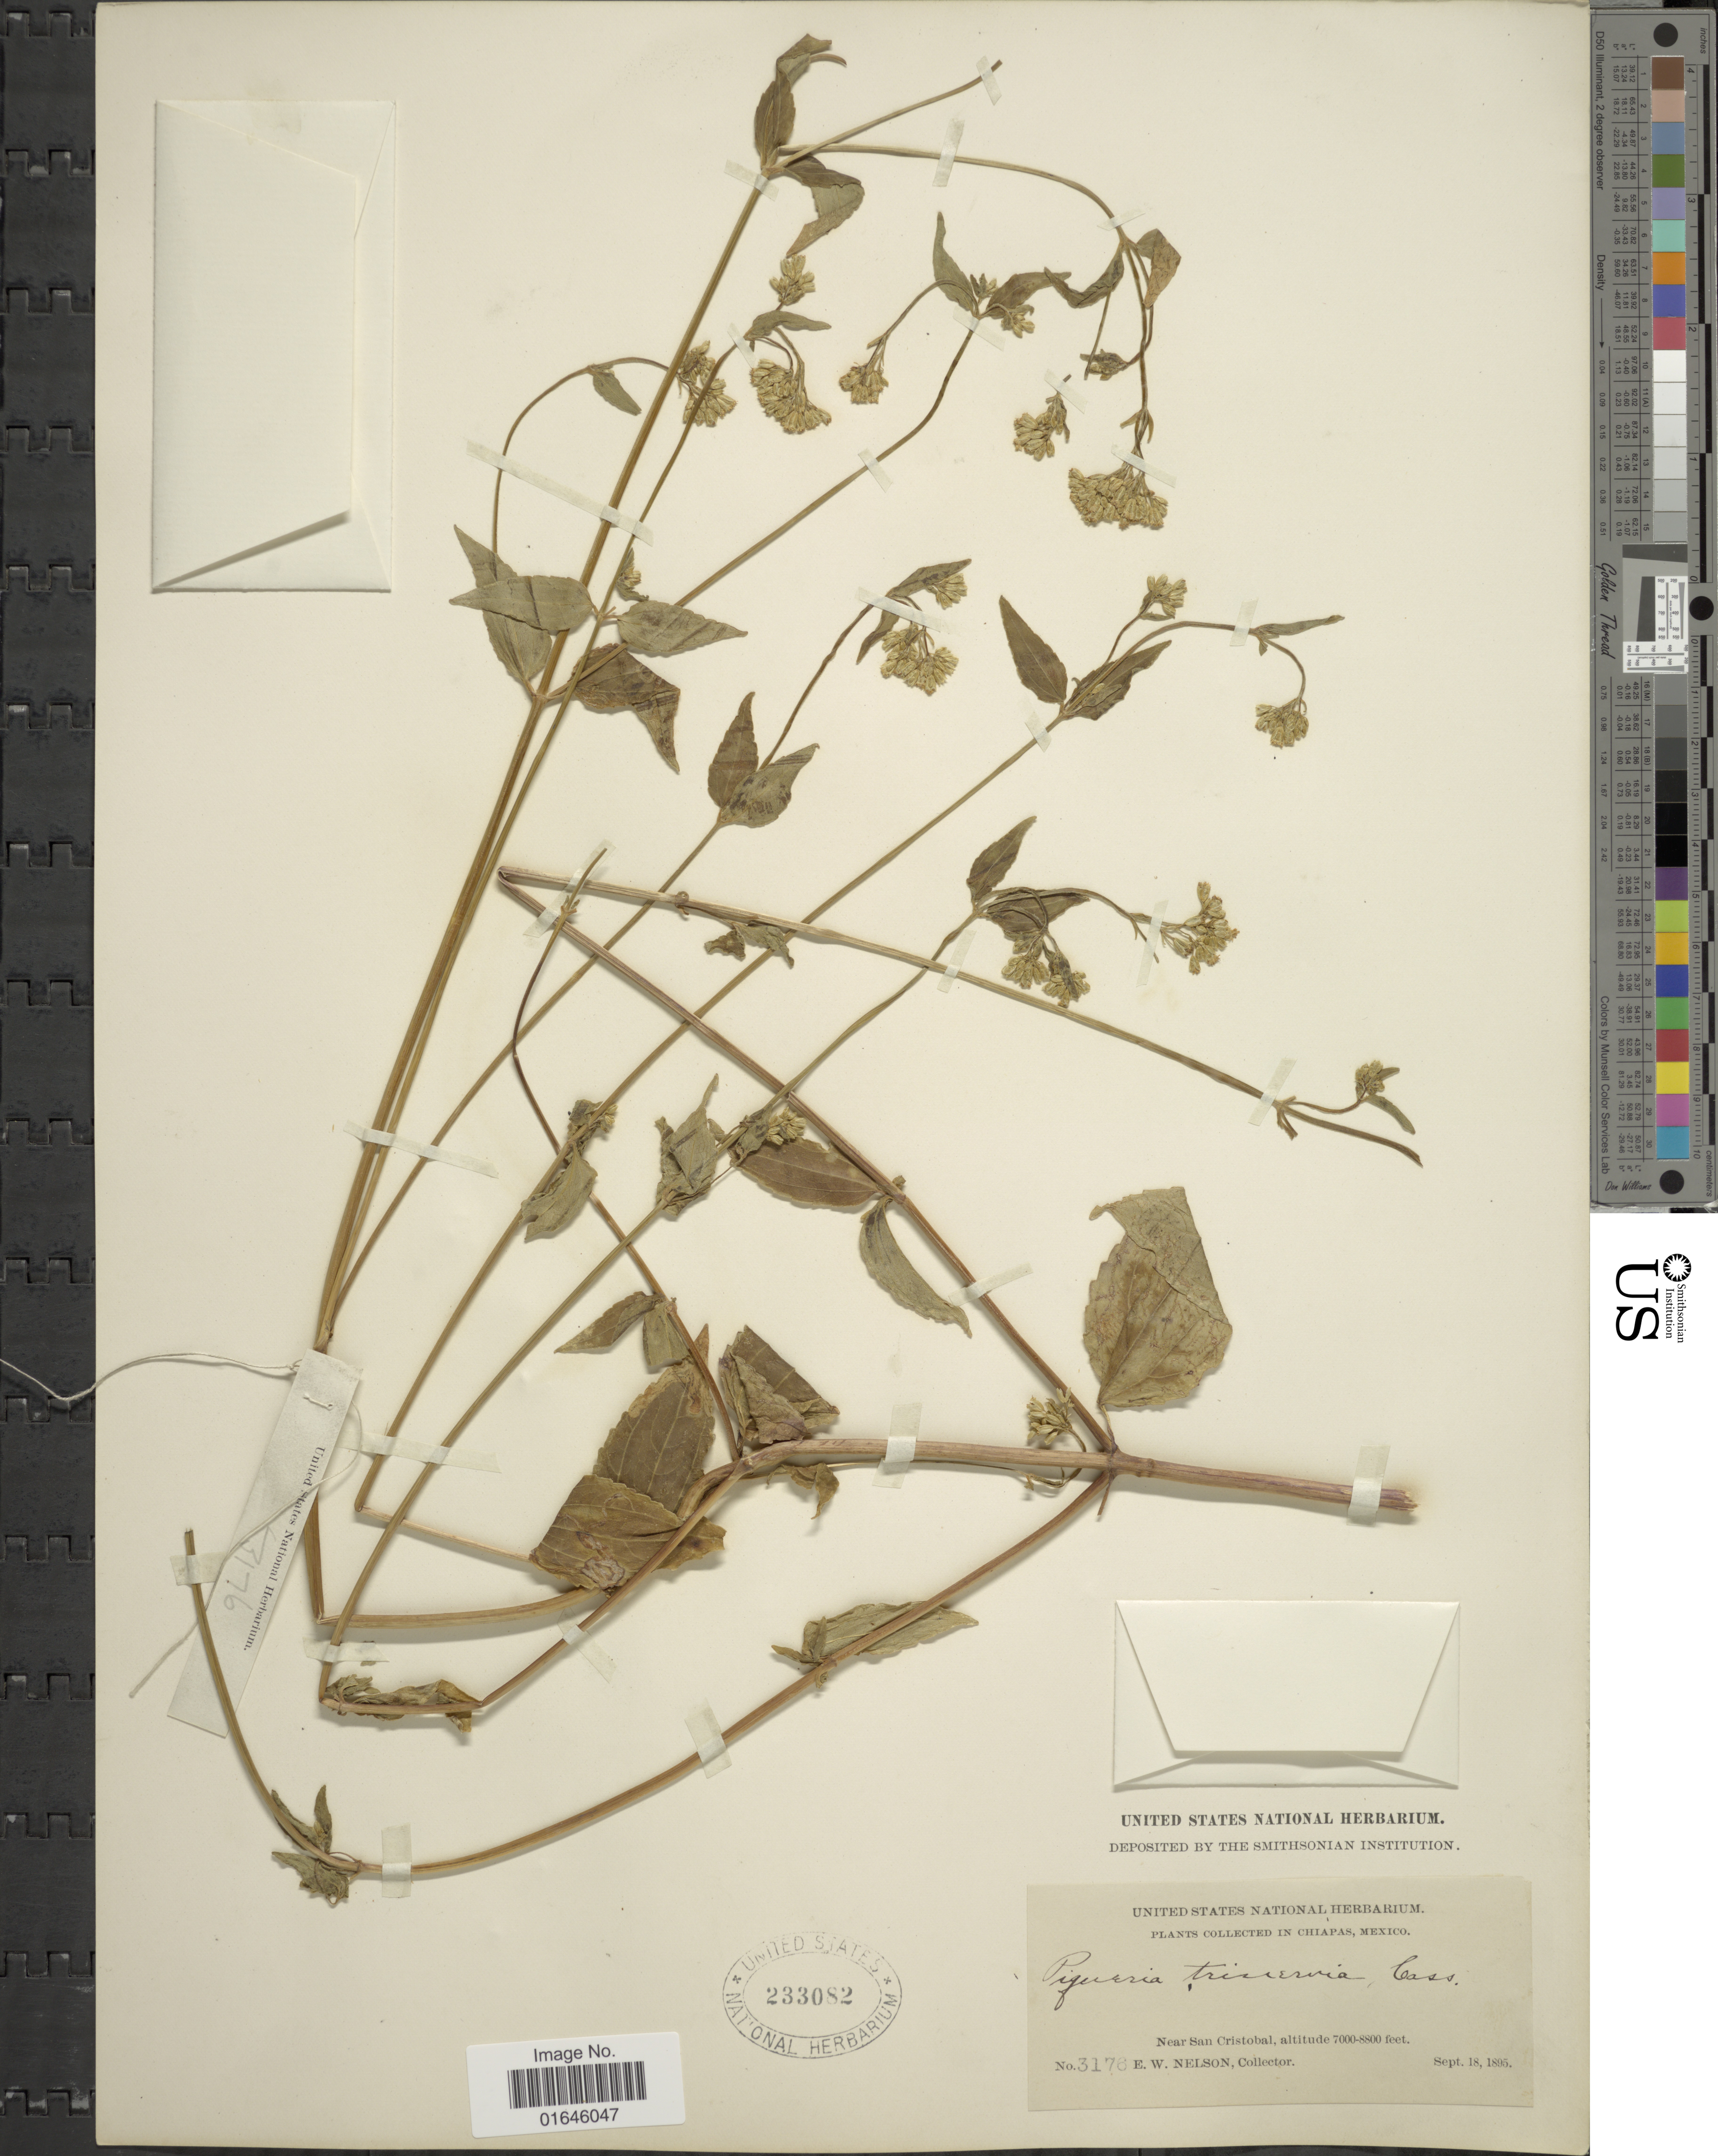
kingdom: Plantae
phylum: Tracheophyta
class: Magnoliopsida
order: Asterales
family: Asteraceae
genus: Piqueria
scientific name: Piqueria trinervia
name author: Cav.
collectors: E. W. Nelson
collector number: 3176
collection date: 1895-09-18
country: Mexico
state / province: Chiapas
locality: Near San Cristobal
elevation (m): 2134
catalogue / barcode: US 233082